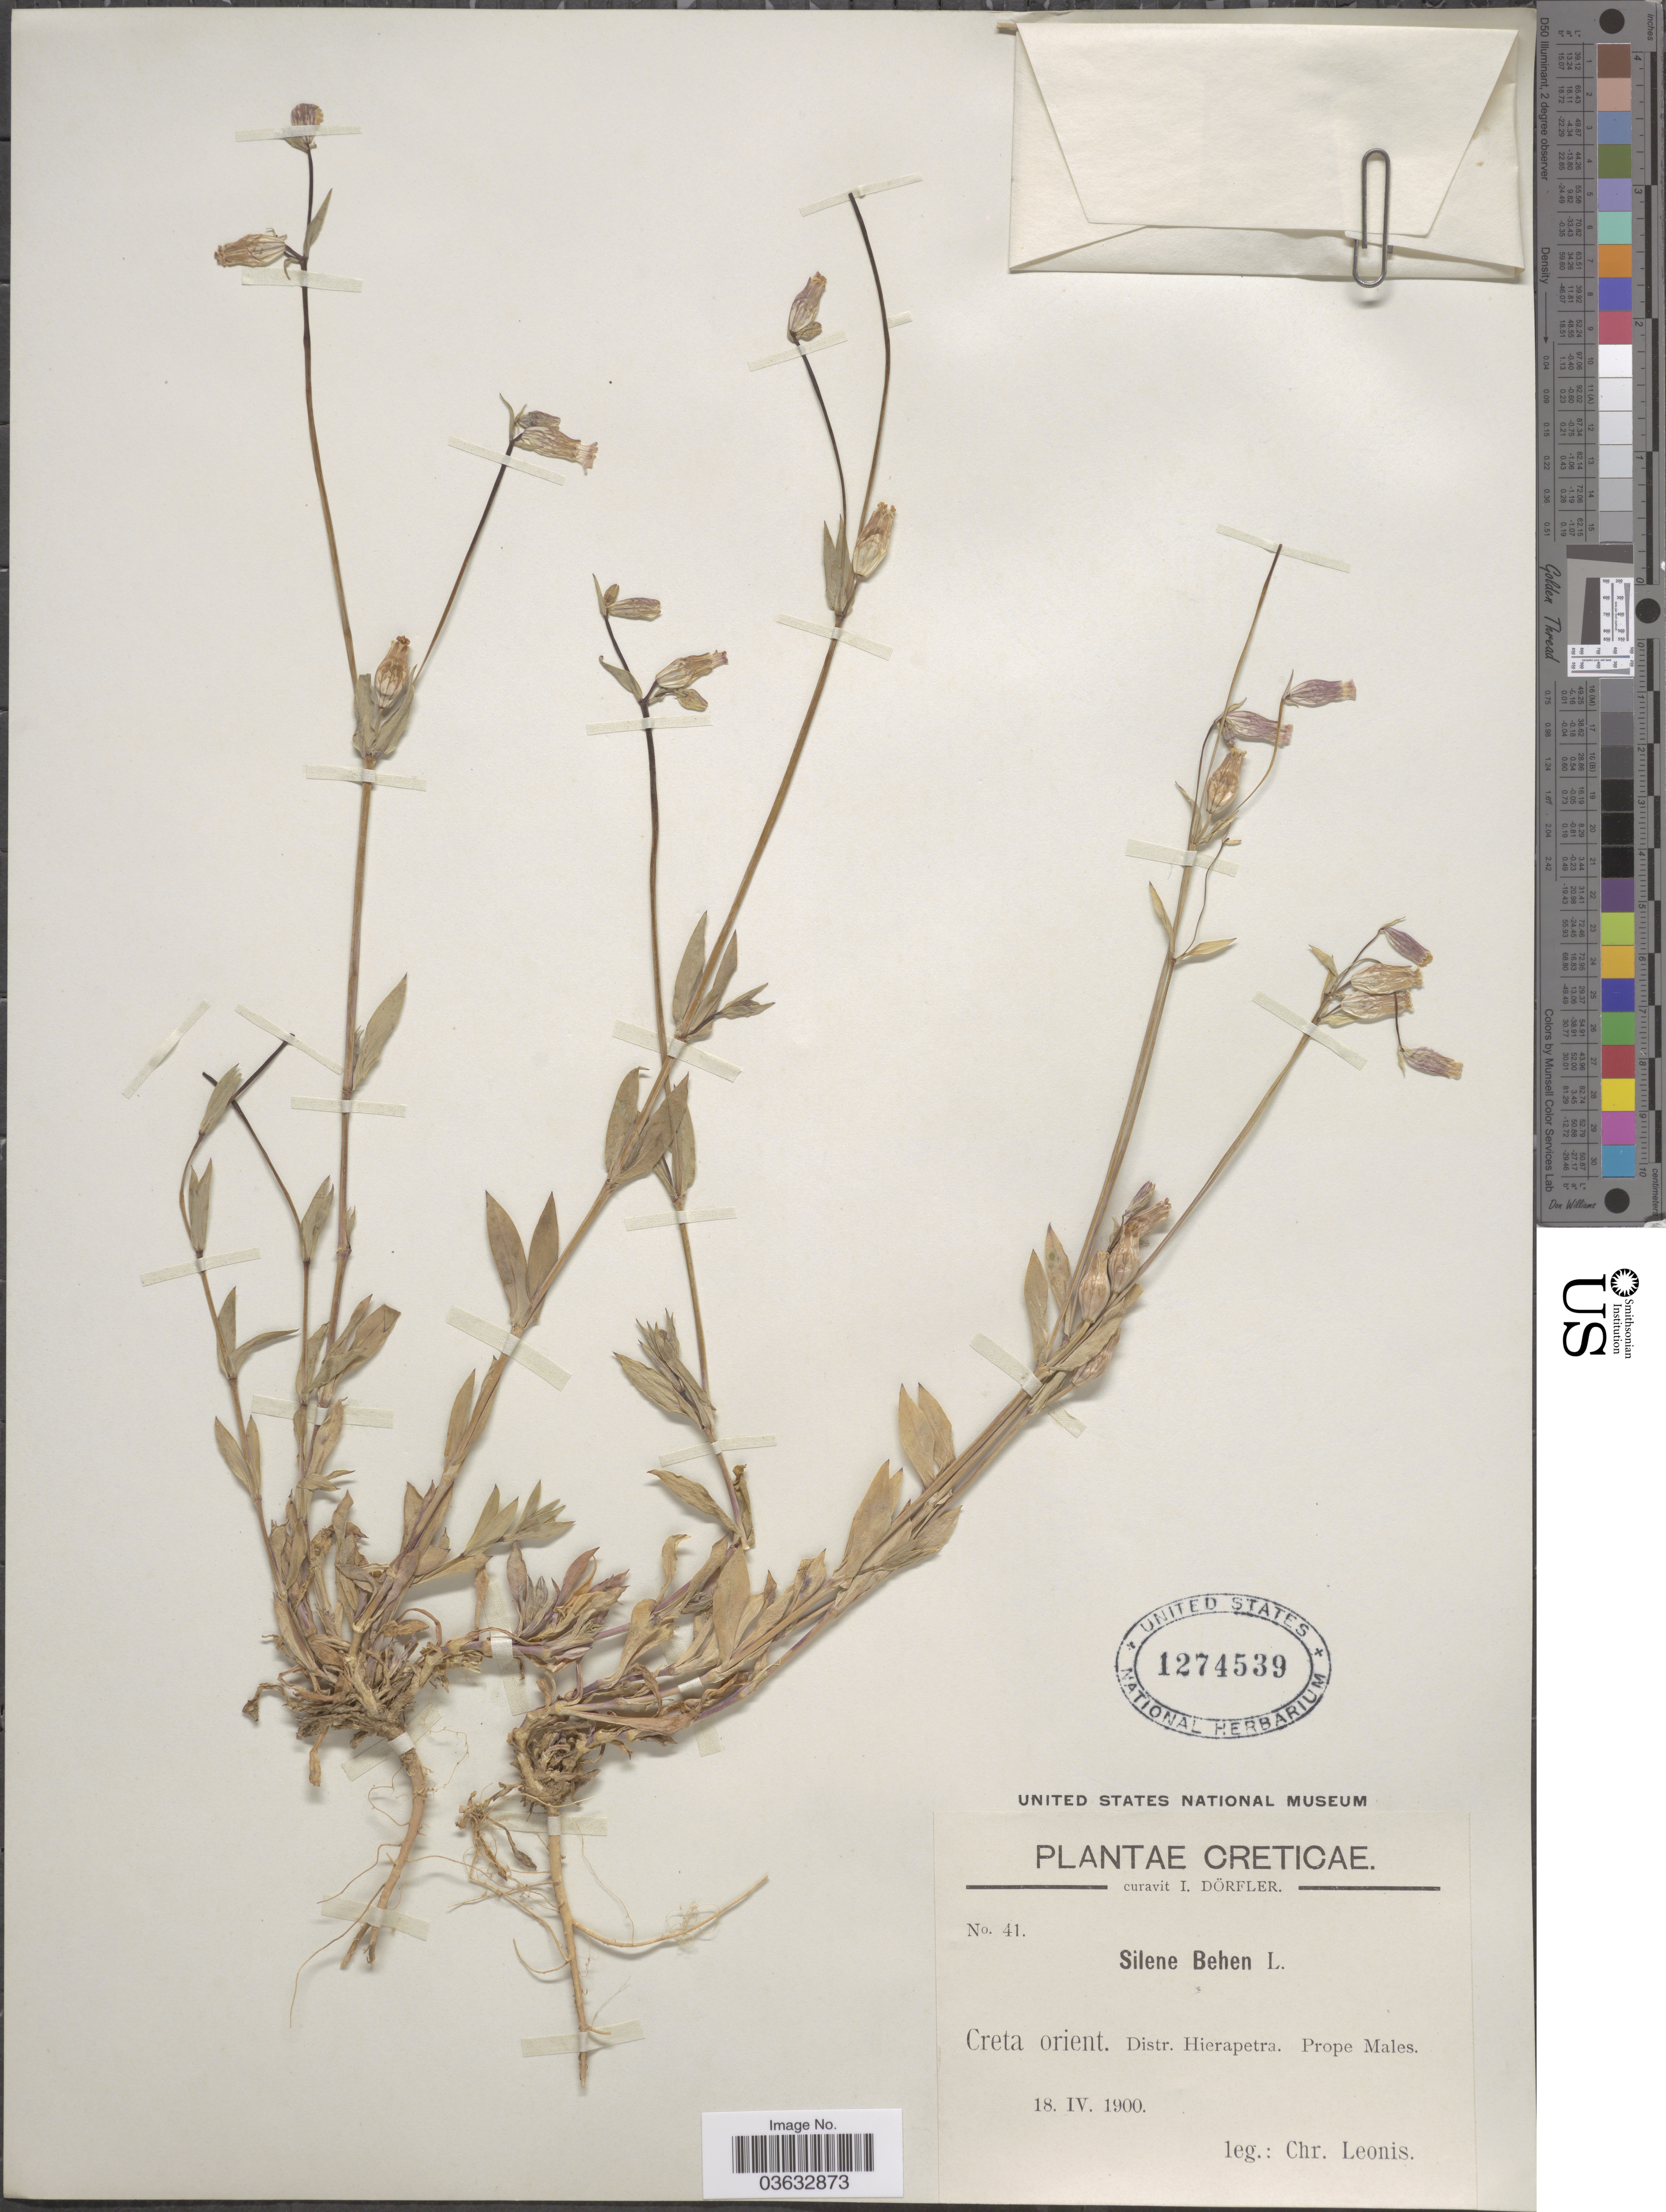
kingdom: Plantae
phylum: Tracheophyta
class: Magnoliopsida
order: Caryophyllales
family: Caryophyllaceae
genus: Silene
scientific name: Silene behen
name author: L.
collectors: C. Leonis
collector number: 41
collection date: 1900-04-18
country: Greece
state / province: Crete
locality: Creticae. Creta orient. Distr. Hierapetra. Prope Males.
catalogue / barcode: US 1274539